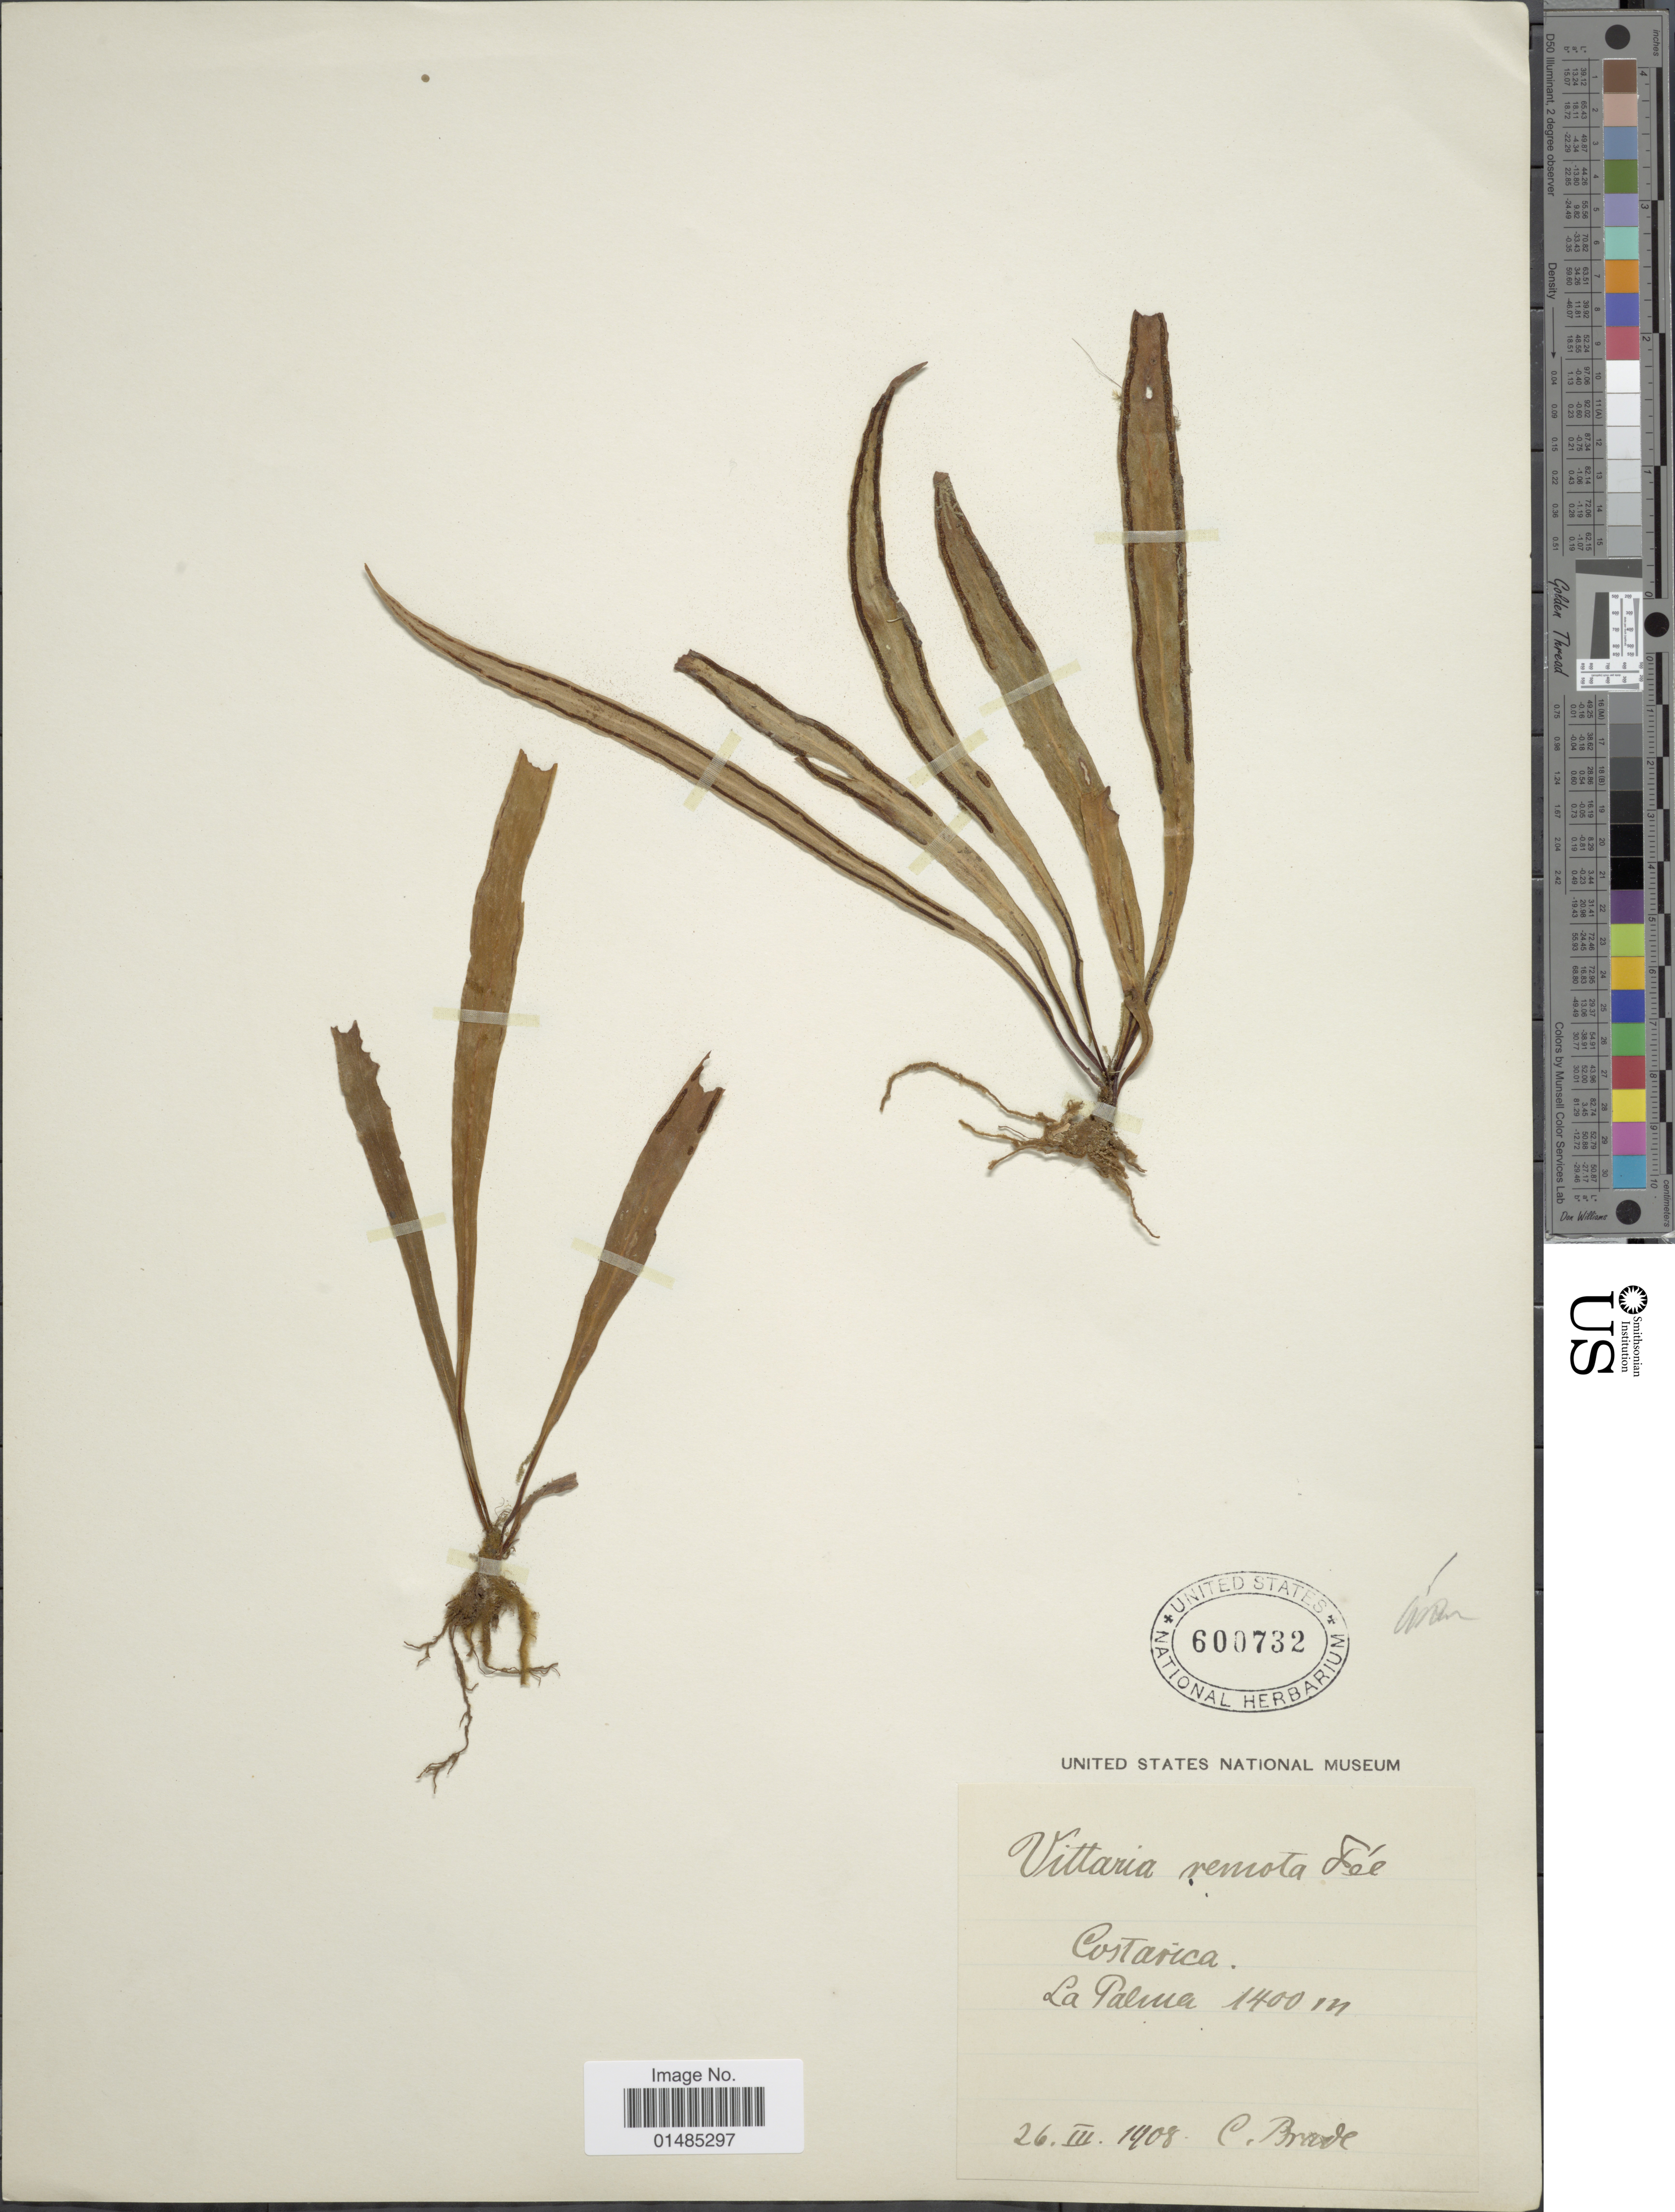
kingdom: Plantae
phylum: Tracheophyta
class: Polypodiopsida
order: Polypodiales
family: Pteridaceae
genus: Radiovittaria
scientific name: Radiovittaria remota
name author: (Fée) E.H. Crane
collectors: C. Brade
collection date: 1908-03-26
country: Costa Rica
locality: La Palma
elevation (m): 1400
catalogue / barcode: US 600732